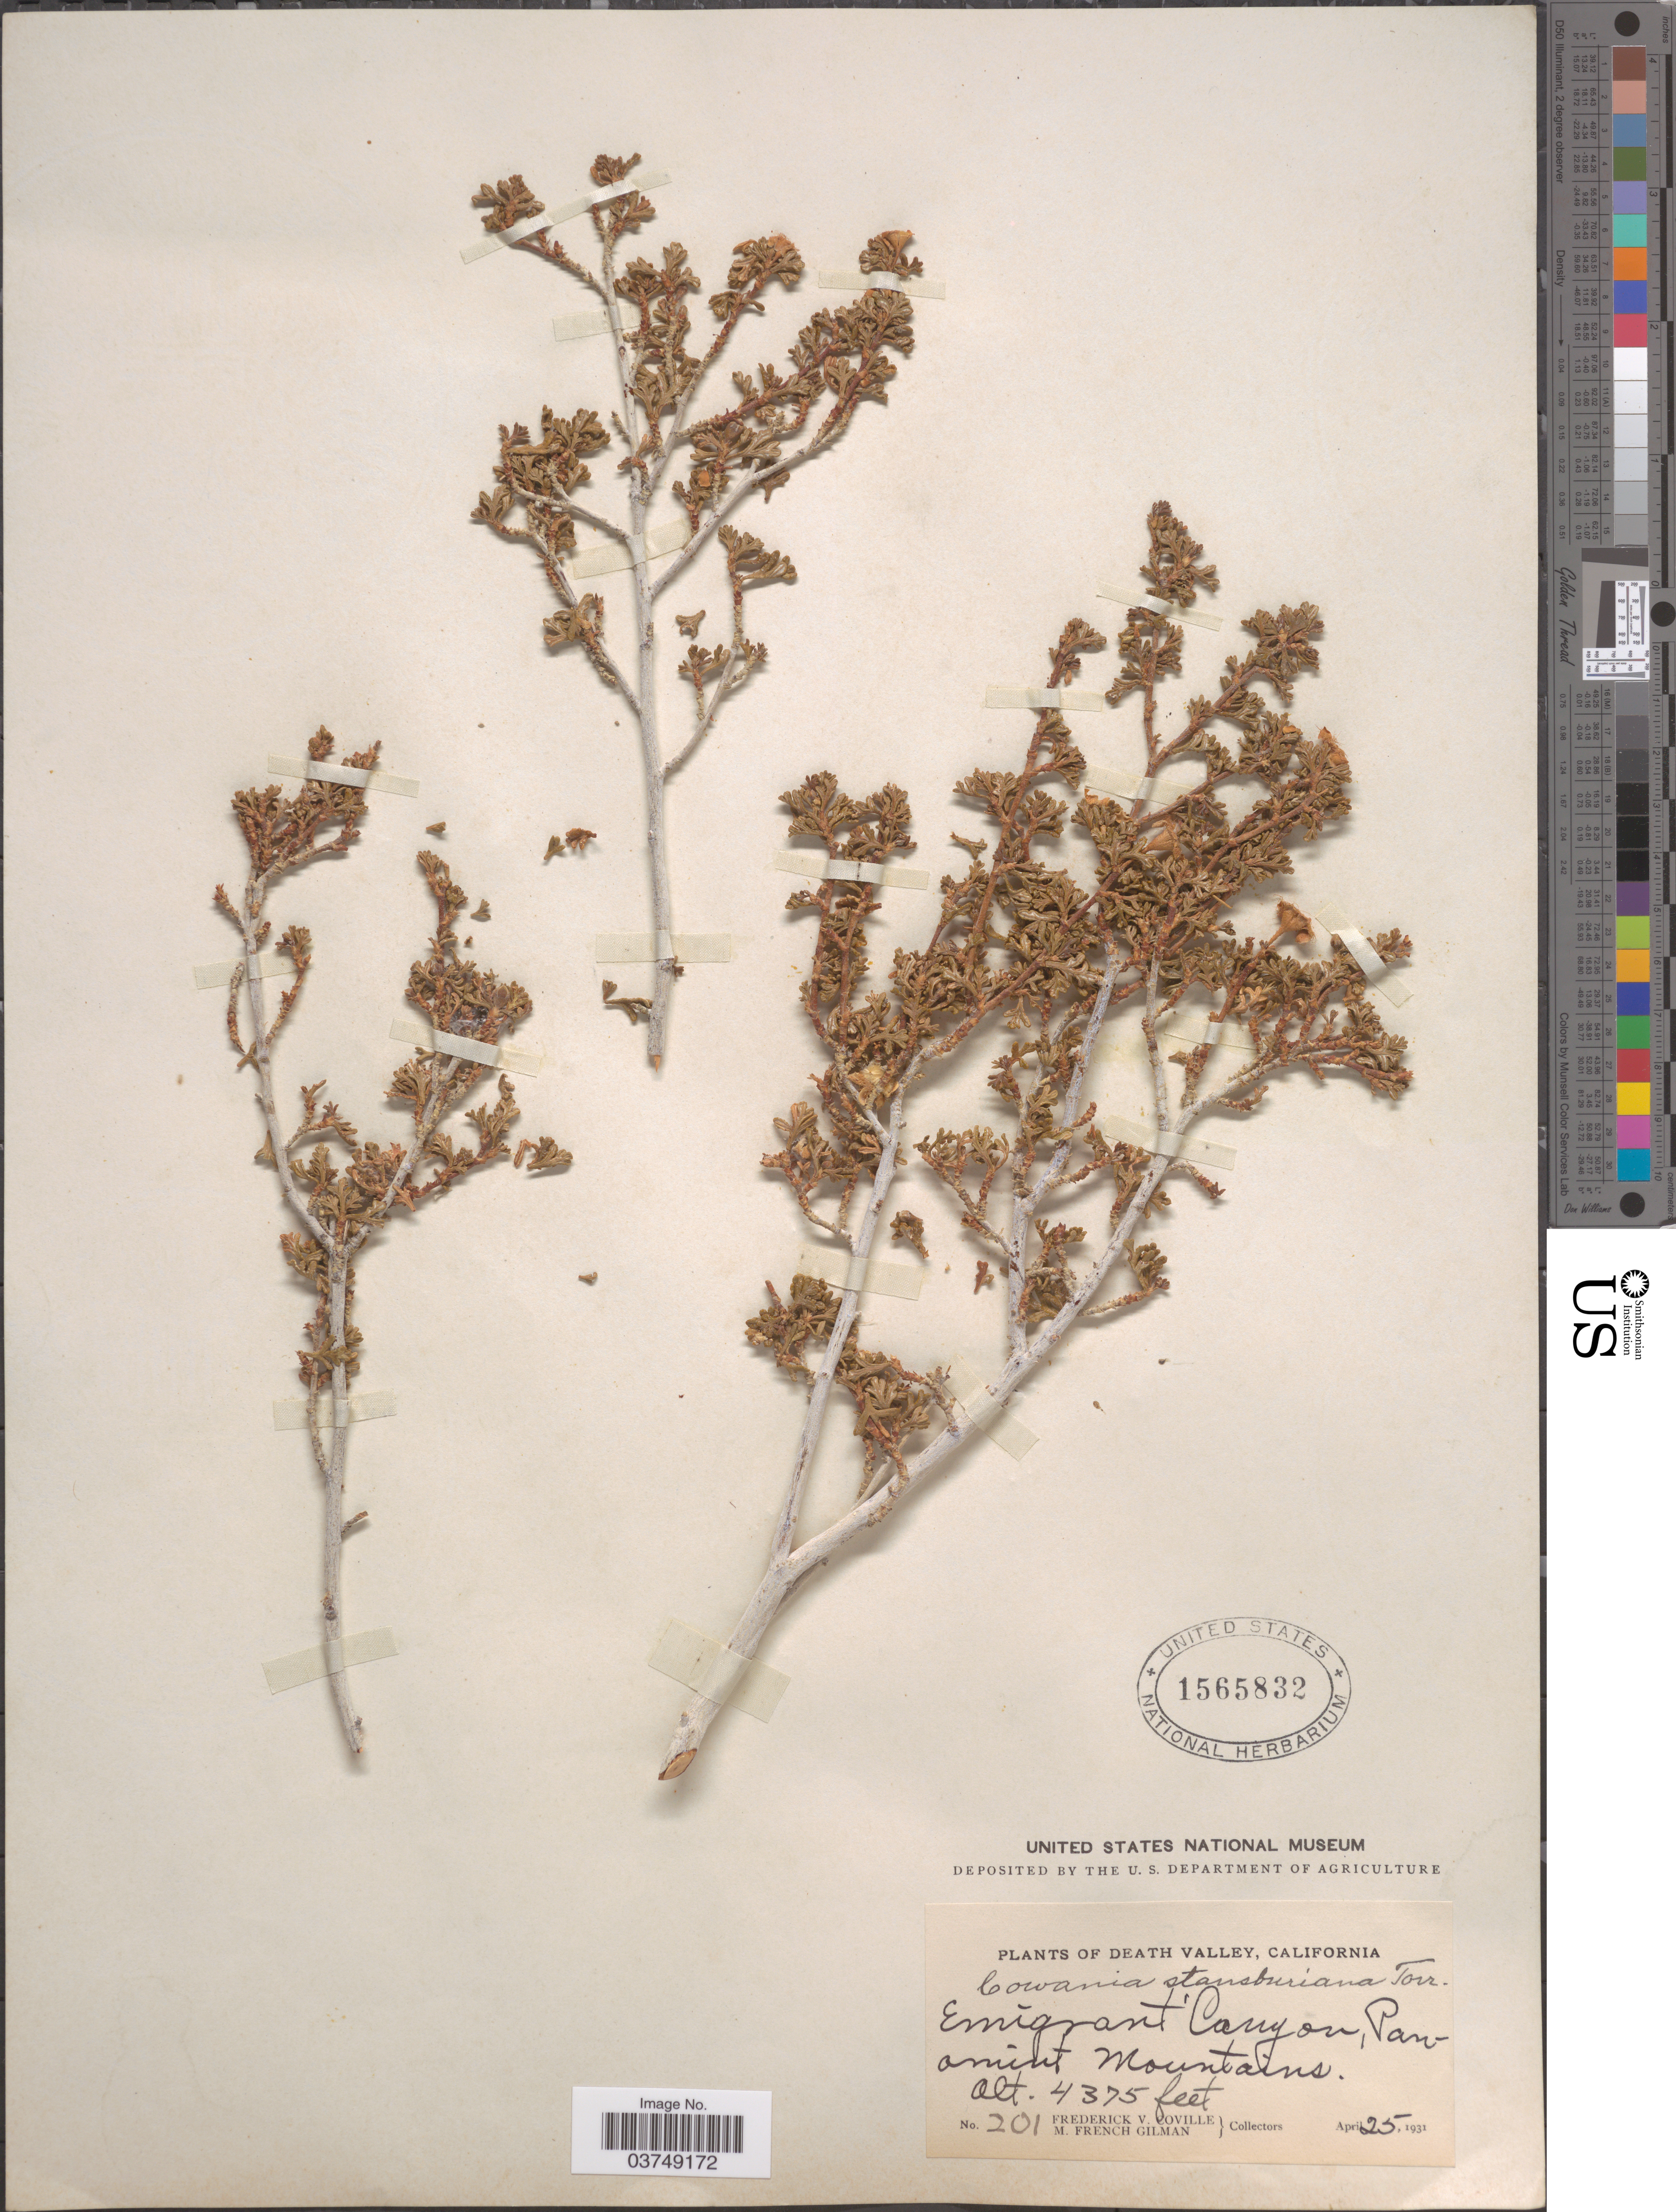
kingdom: Plantae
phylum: Tracheophyta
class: Magnoliopsida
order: Rosales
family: Rosaceae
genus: Purshia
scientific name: Purshia stansburyana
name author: (Torr.) Henrickson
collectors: F. V. Coville & M. F. Gilman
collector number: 201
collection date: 1931-04-25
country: United States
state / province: California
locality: Death Valley. Emigrant Canyon, Paramint Mountains.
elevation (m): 1334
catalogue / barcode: US 1565832